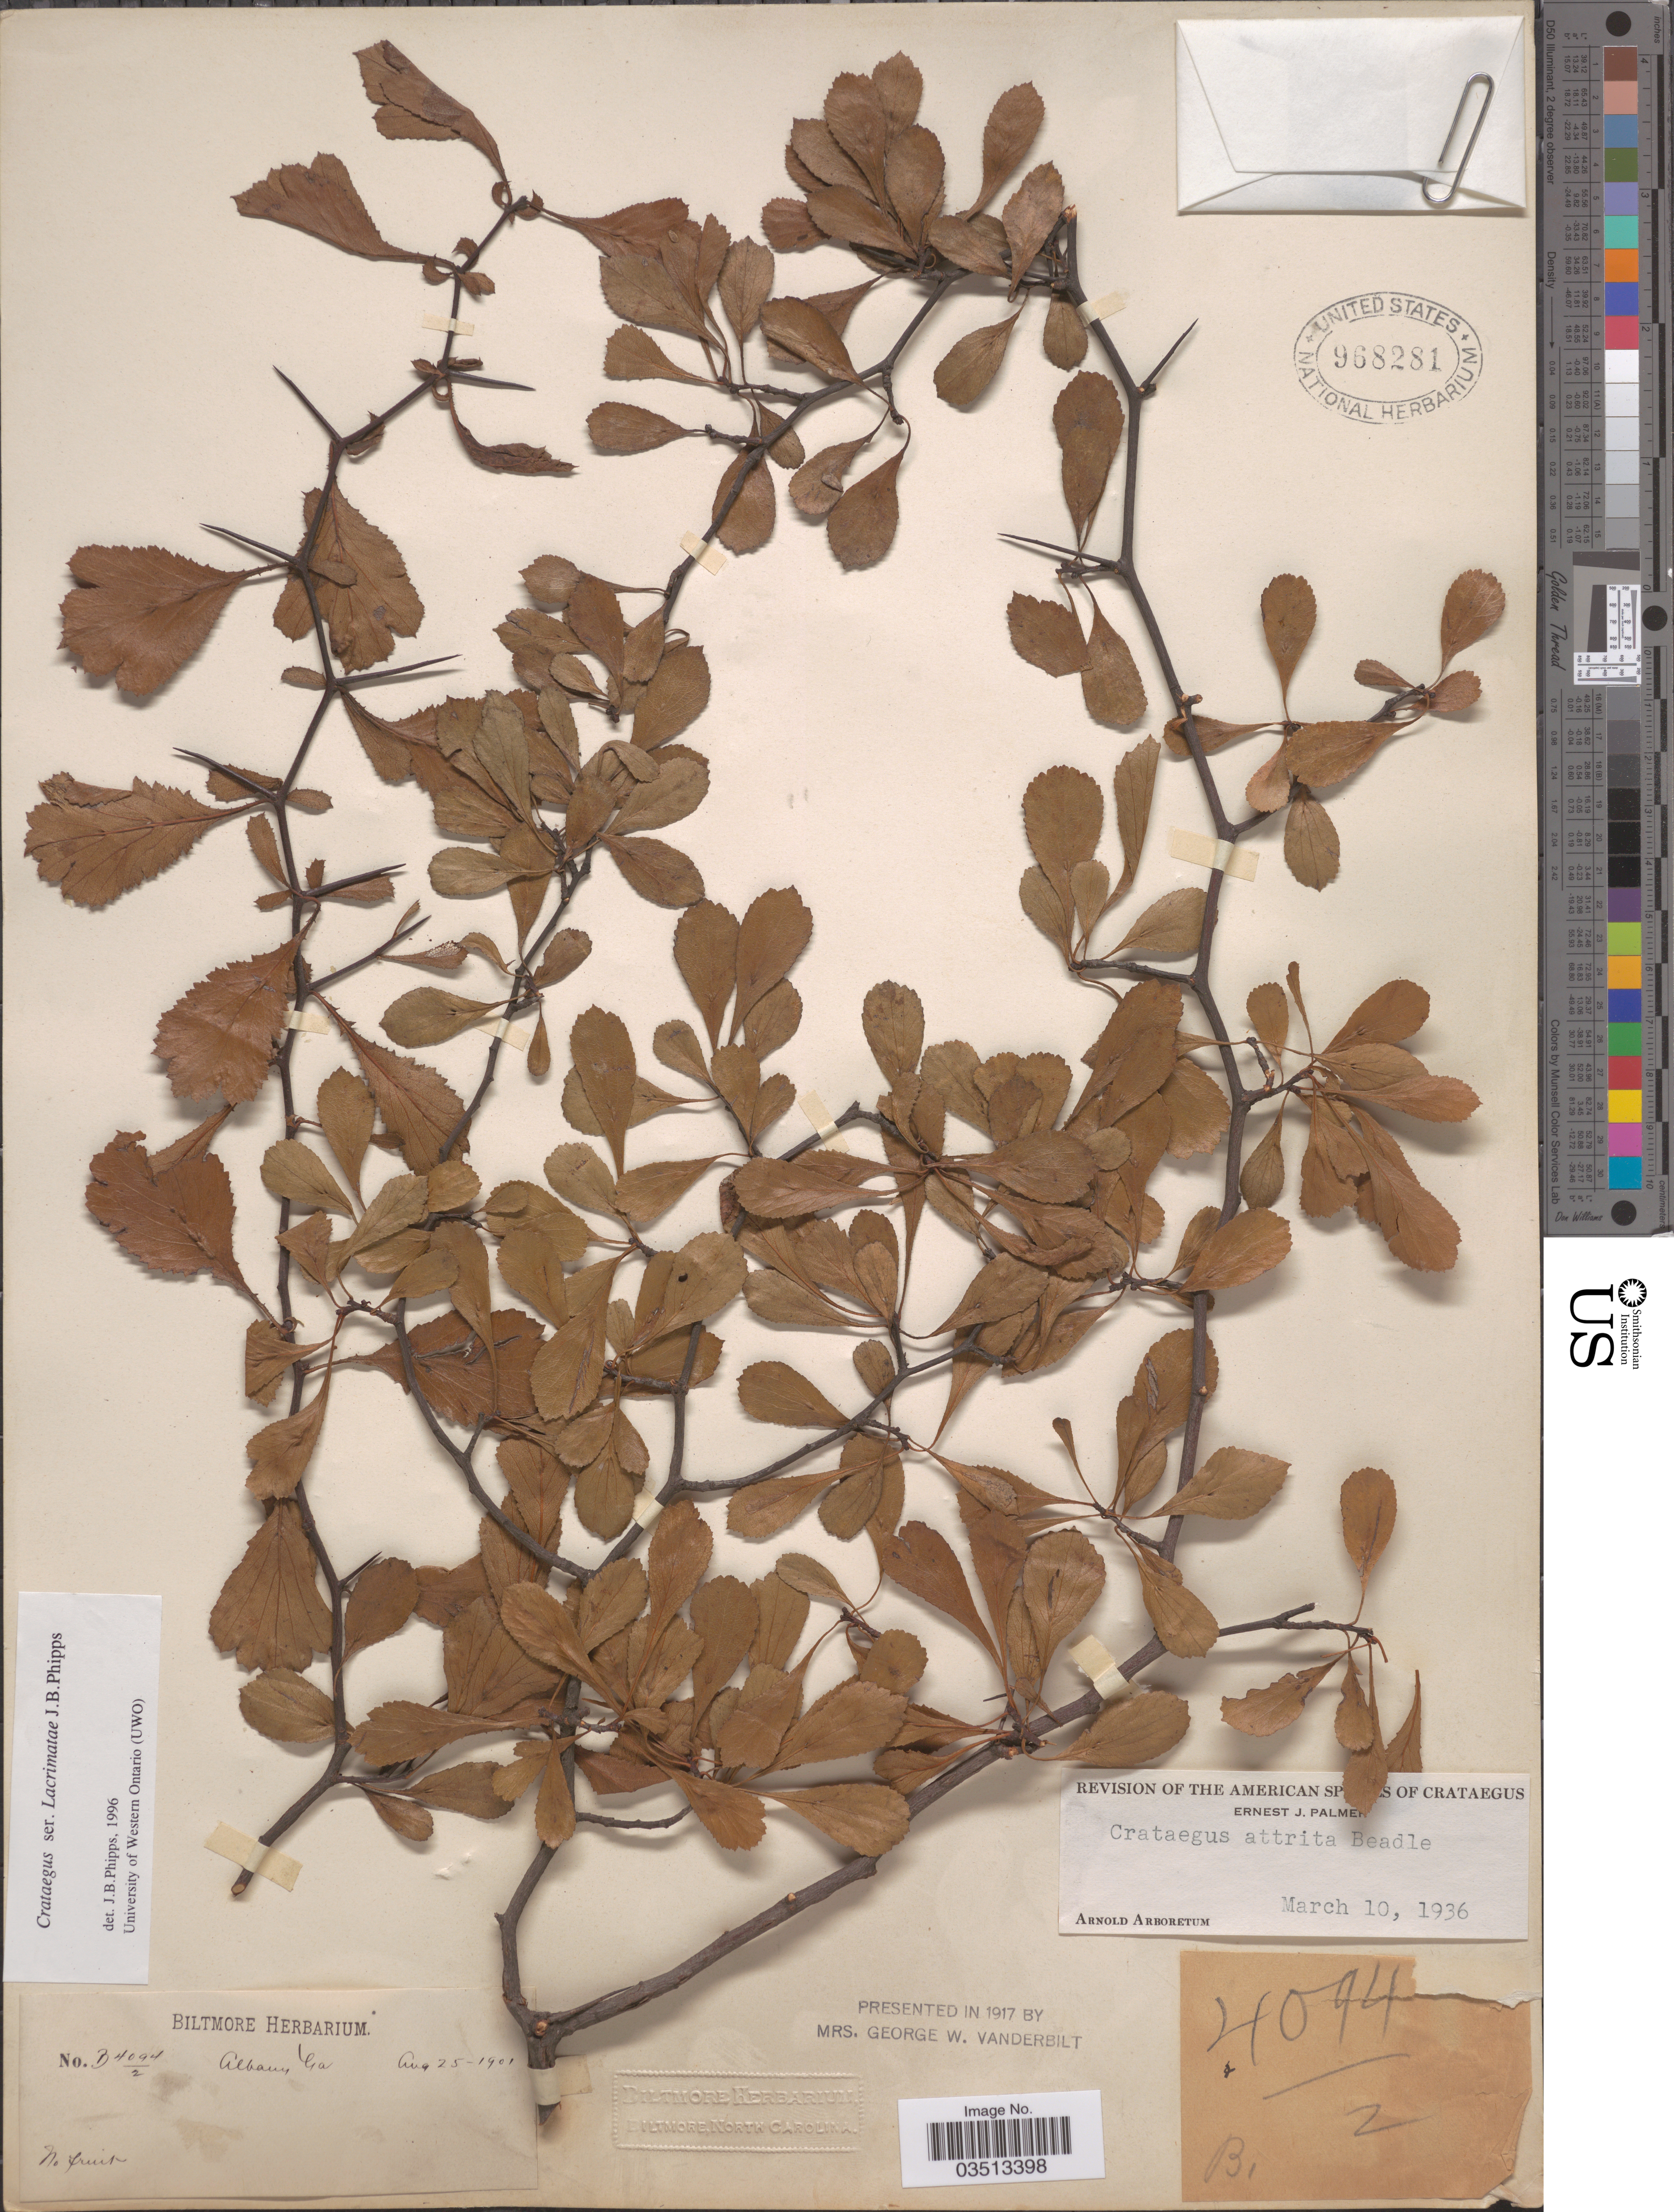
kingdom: Plantae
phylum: Tracheophyta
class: Magnoliopsida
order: Rosales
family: Rosaceae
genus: Crataegus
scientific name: Crataegus attrita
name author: Beadle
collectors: ex herb. Biltmore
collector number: B4094/2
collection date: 1901-08-25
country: United States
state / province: Georgia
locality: Albany.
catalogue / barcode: US 968281